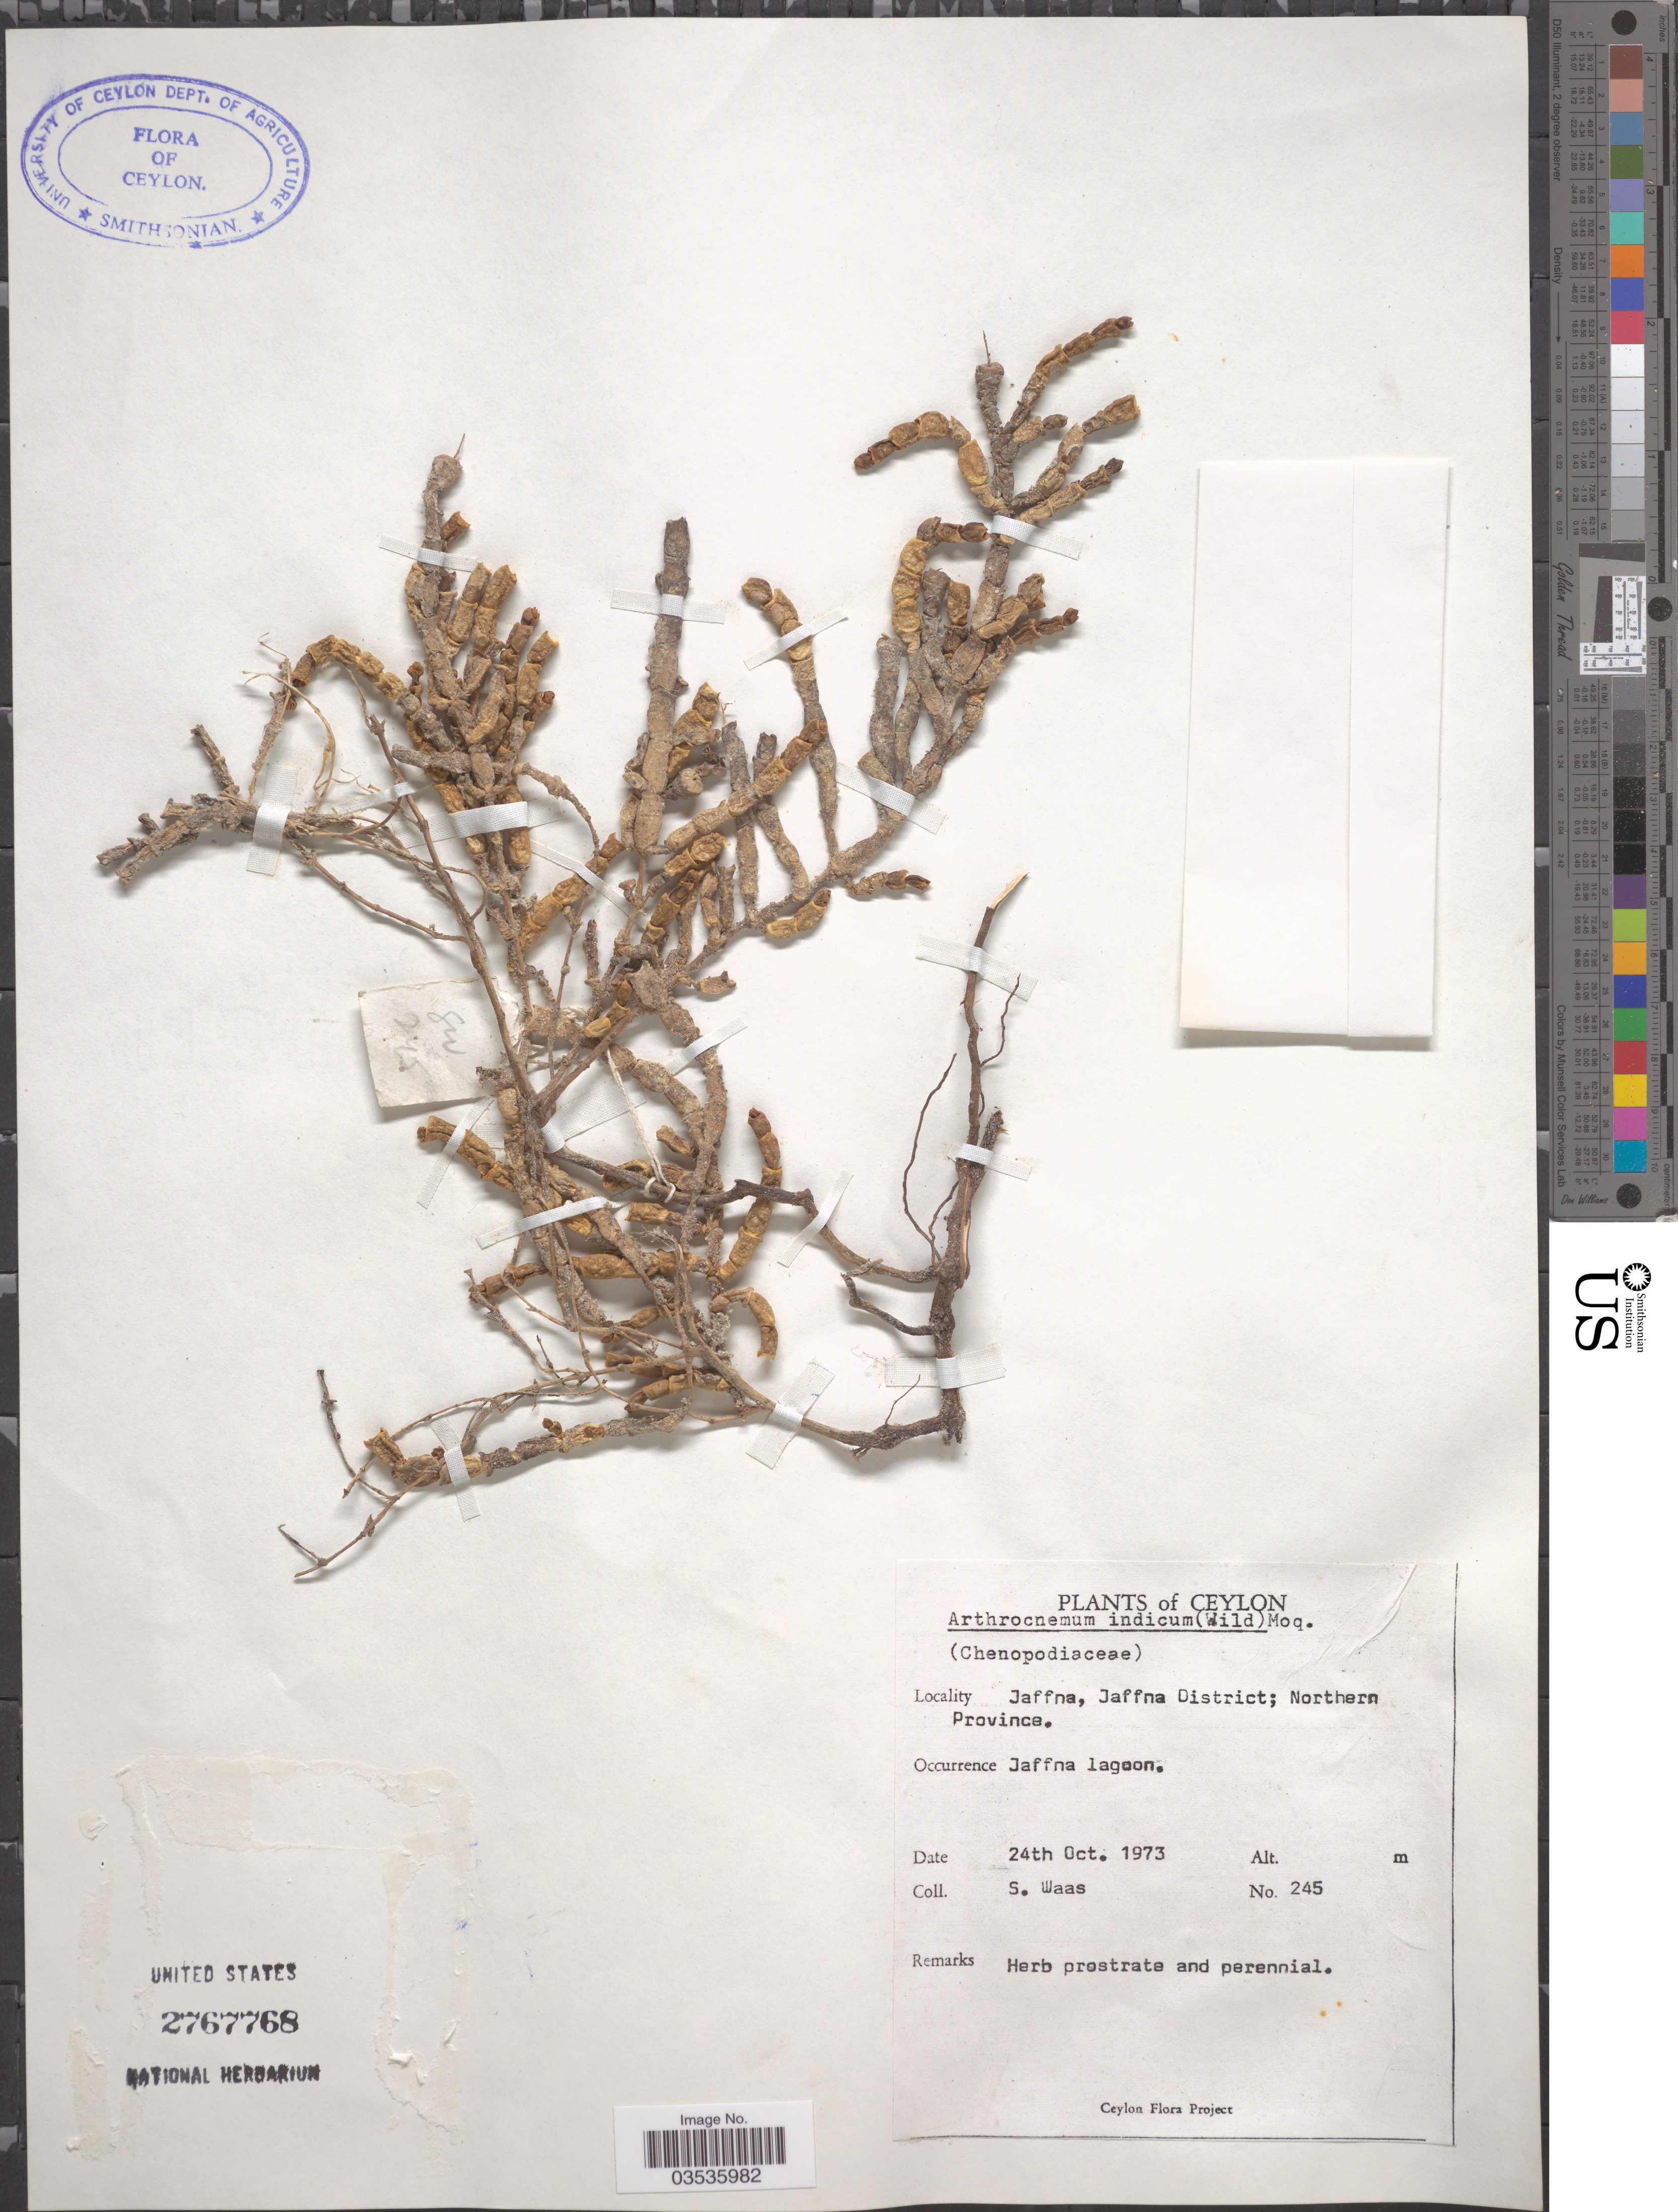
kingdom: Plantae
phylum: Tracheophyta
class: Magnoliopsida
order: Caryophyllales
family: Amaranthaceae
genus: Tecticornia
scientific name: Tecticornia indica subsp. indica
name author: (Willd.) K.A. Sheph. & Paul G. Wilson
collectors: S. Waas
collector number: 245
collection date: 1973-10-24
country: Sri Lanka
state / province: Northern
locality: Ceylon. Jaffna, Jaffna District.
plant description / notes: Cited in Fl. Ceylon, vol. 9: 19. 1995 as Halosarcia indica (Willd.) Paul G. Wilson subsp. indica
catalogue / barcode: US 2767768